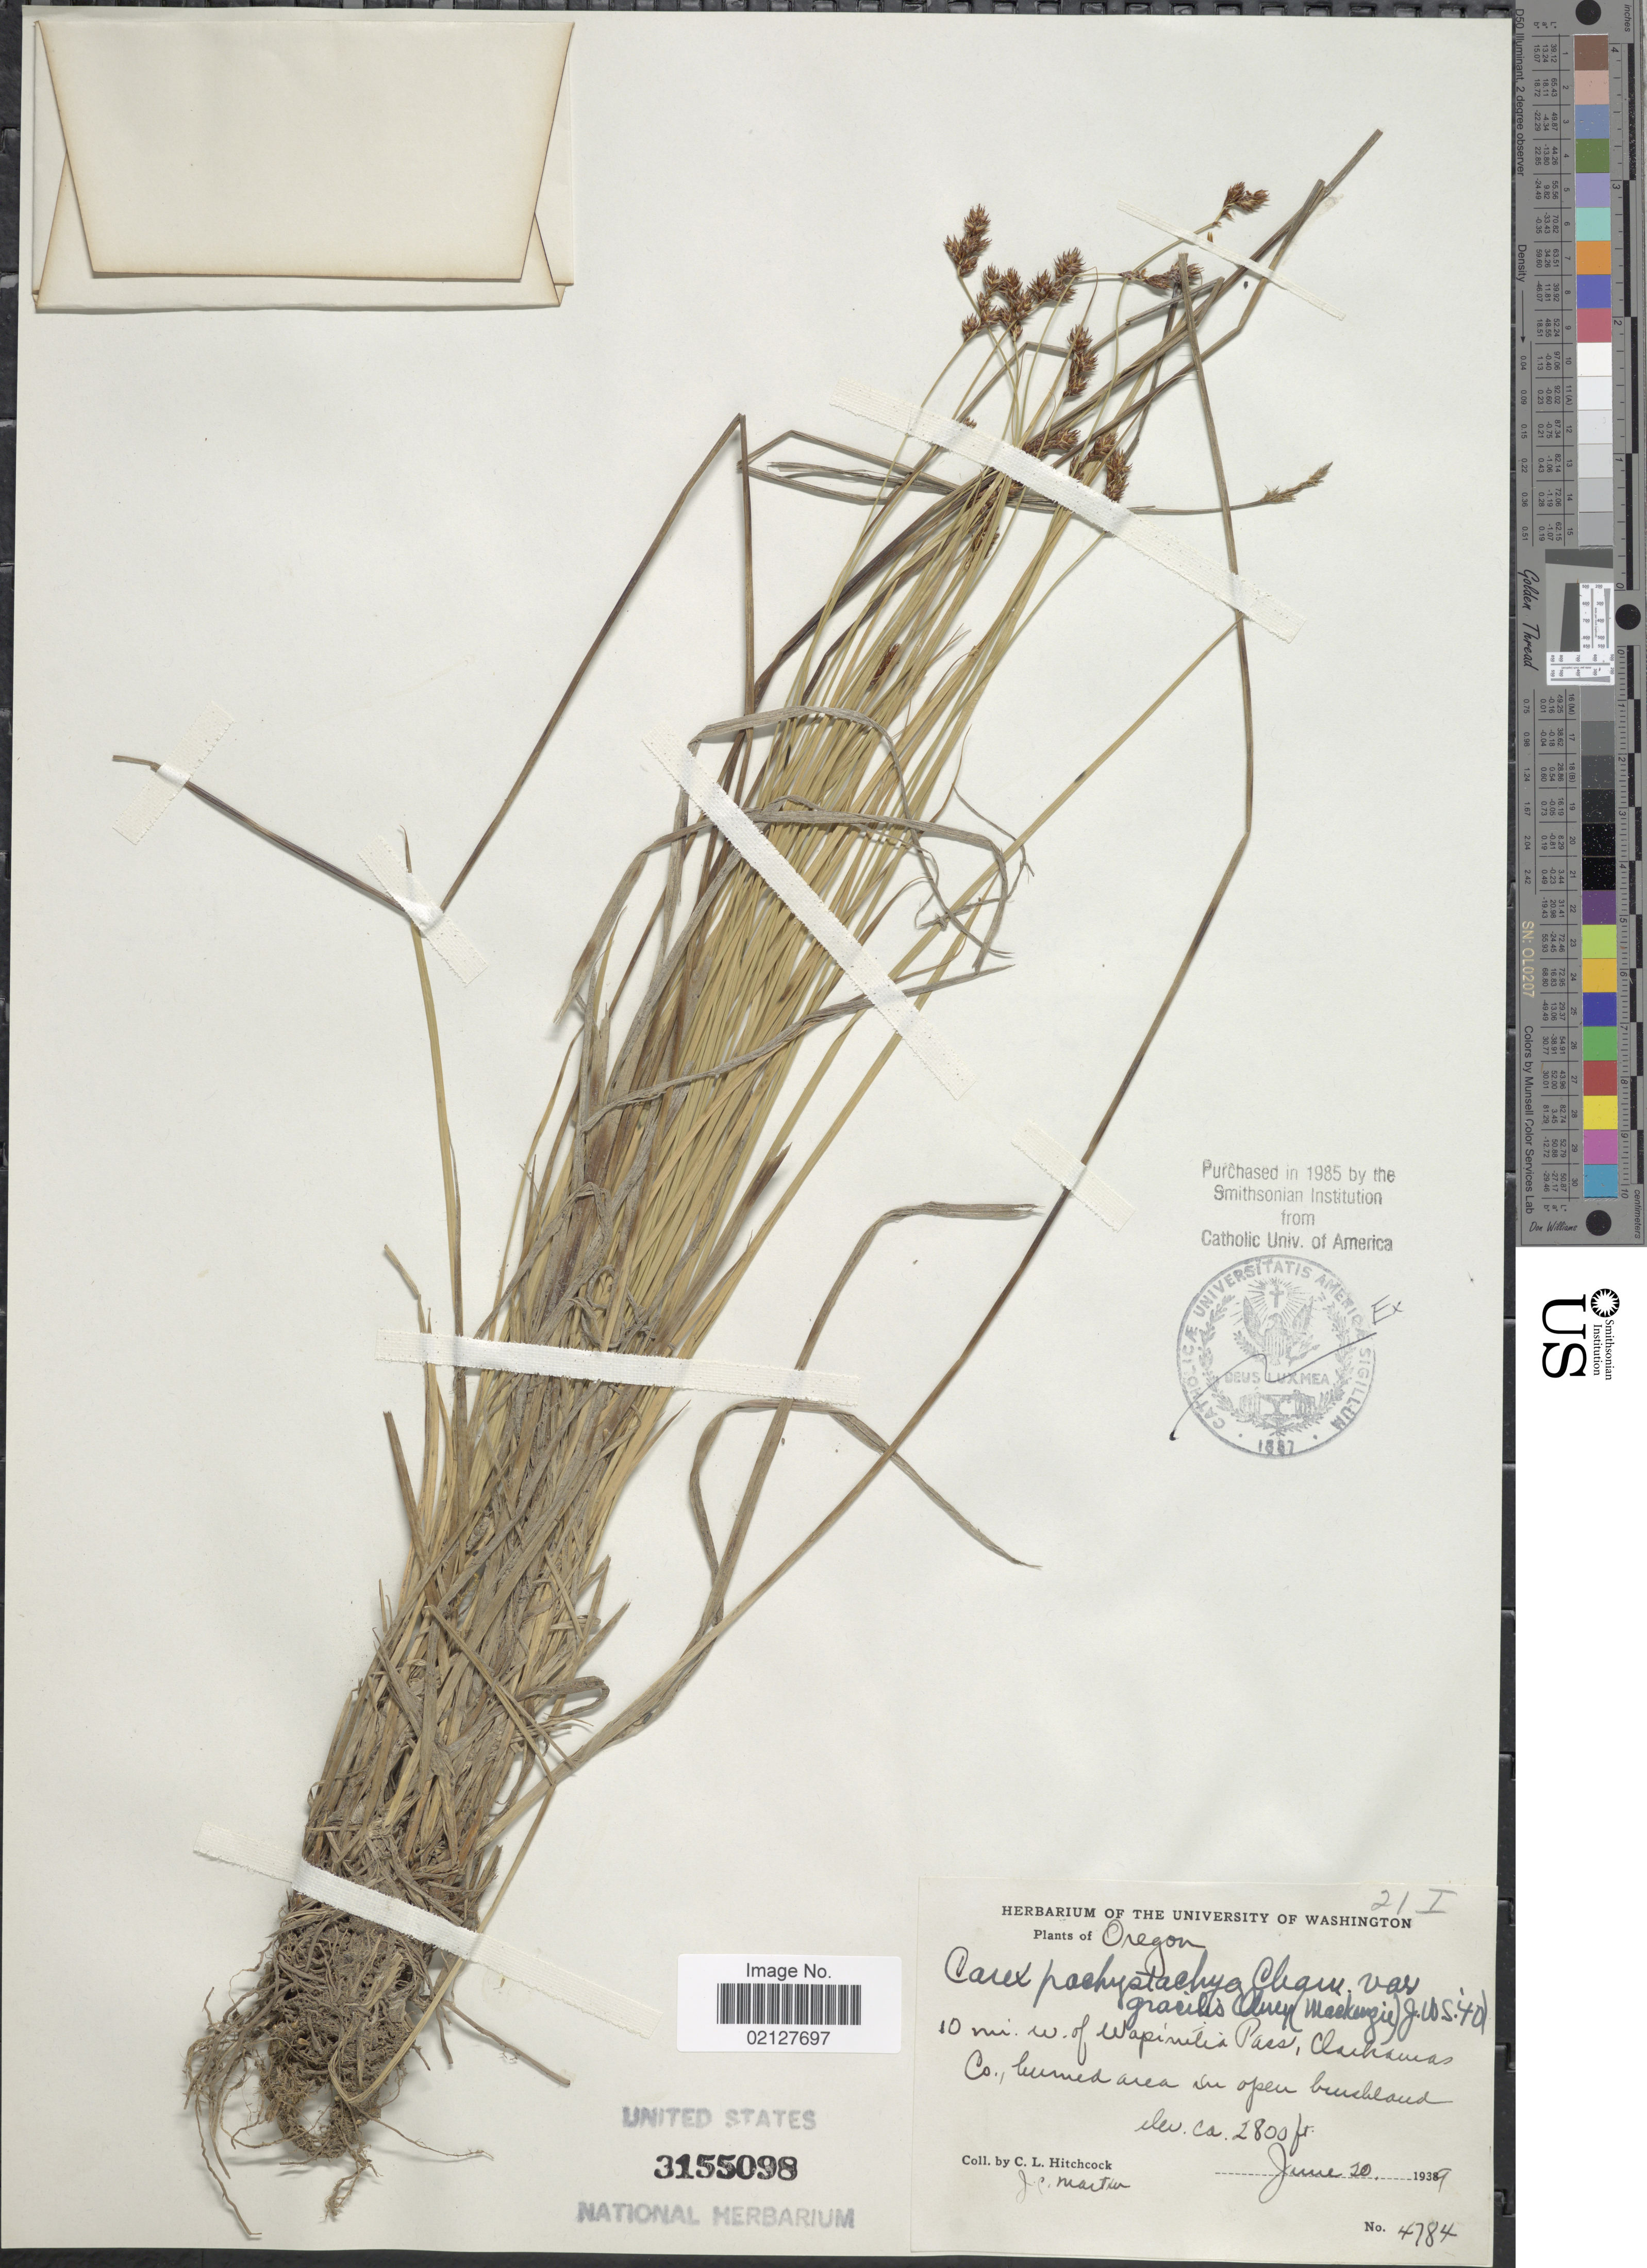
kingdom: Plantae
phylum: Tracheophyta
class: Liliopsida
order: Poales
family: Cyperaceae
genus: Carex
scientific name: Carex pachystachya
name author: Cham. ex Steud.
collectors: C. L. Hitchcock & J. P. Martin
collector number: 4784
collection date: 1939-06-20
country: United States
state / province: Oregon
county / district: Clackamas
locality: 10 mi. w. of Wapinetia Pass, Clackamas Co.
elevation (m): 853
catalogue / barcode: US 3155098